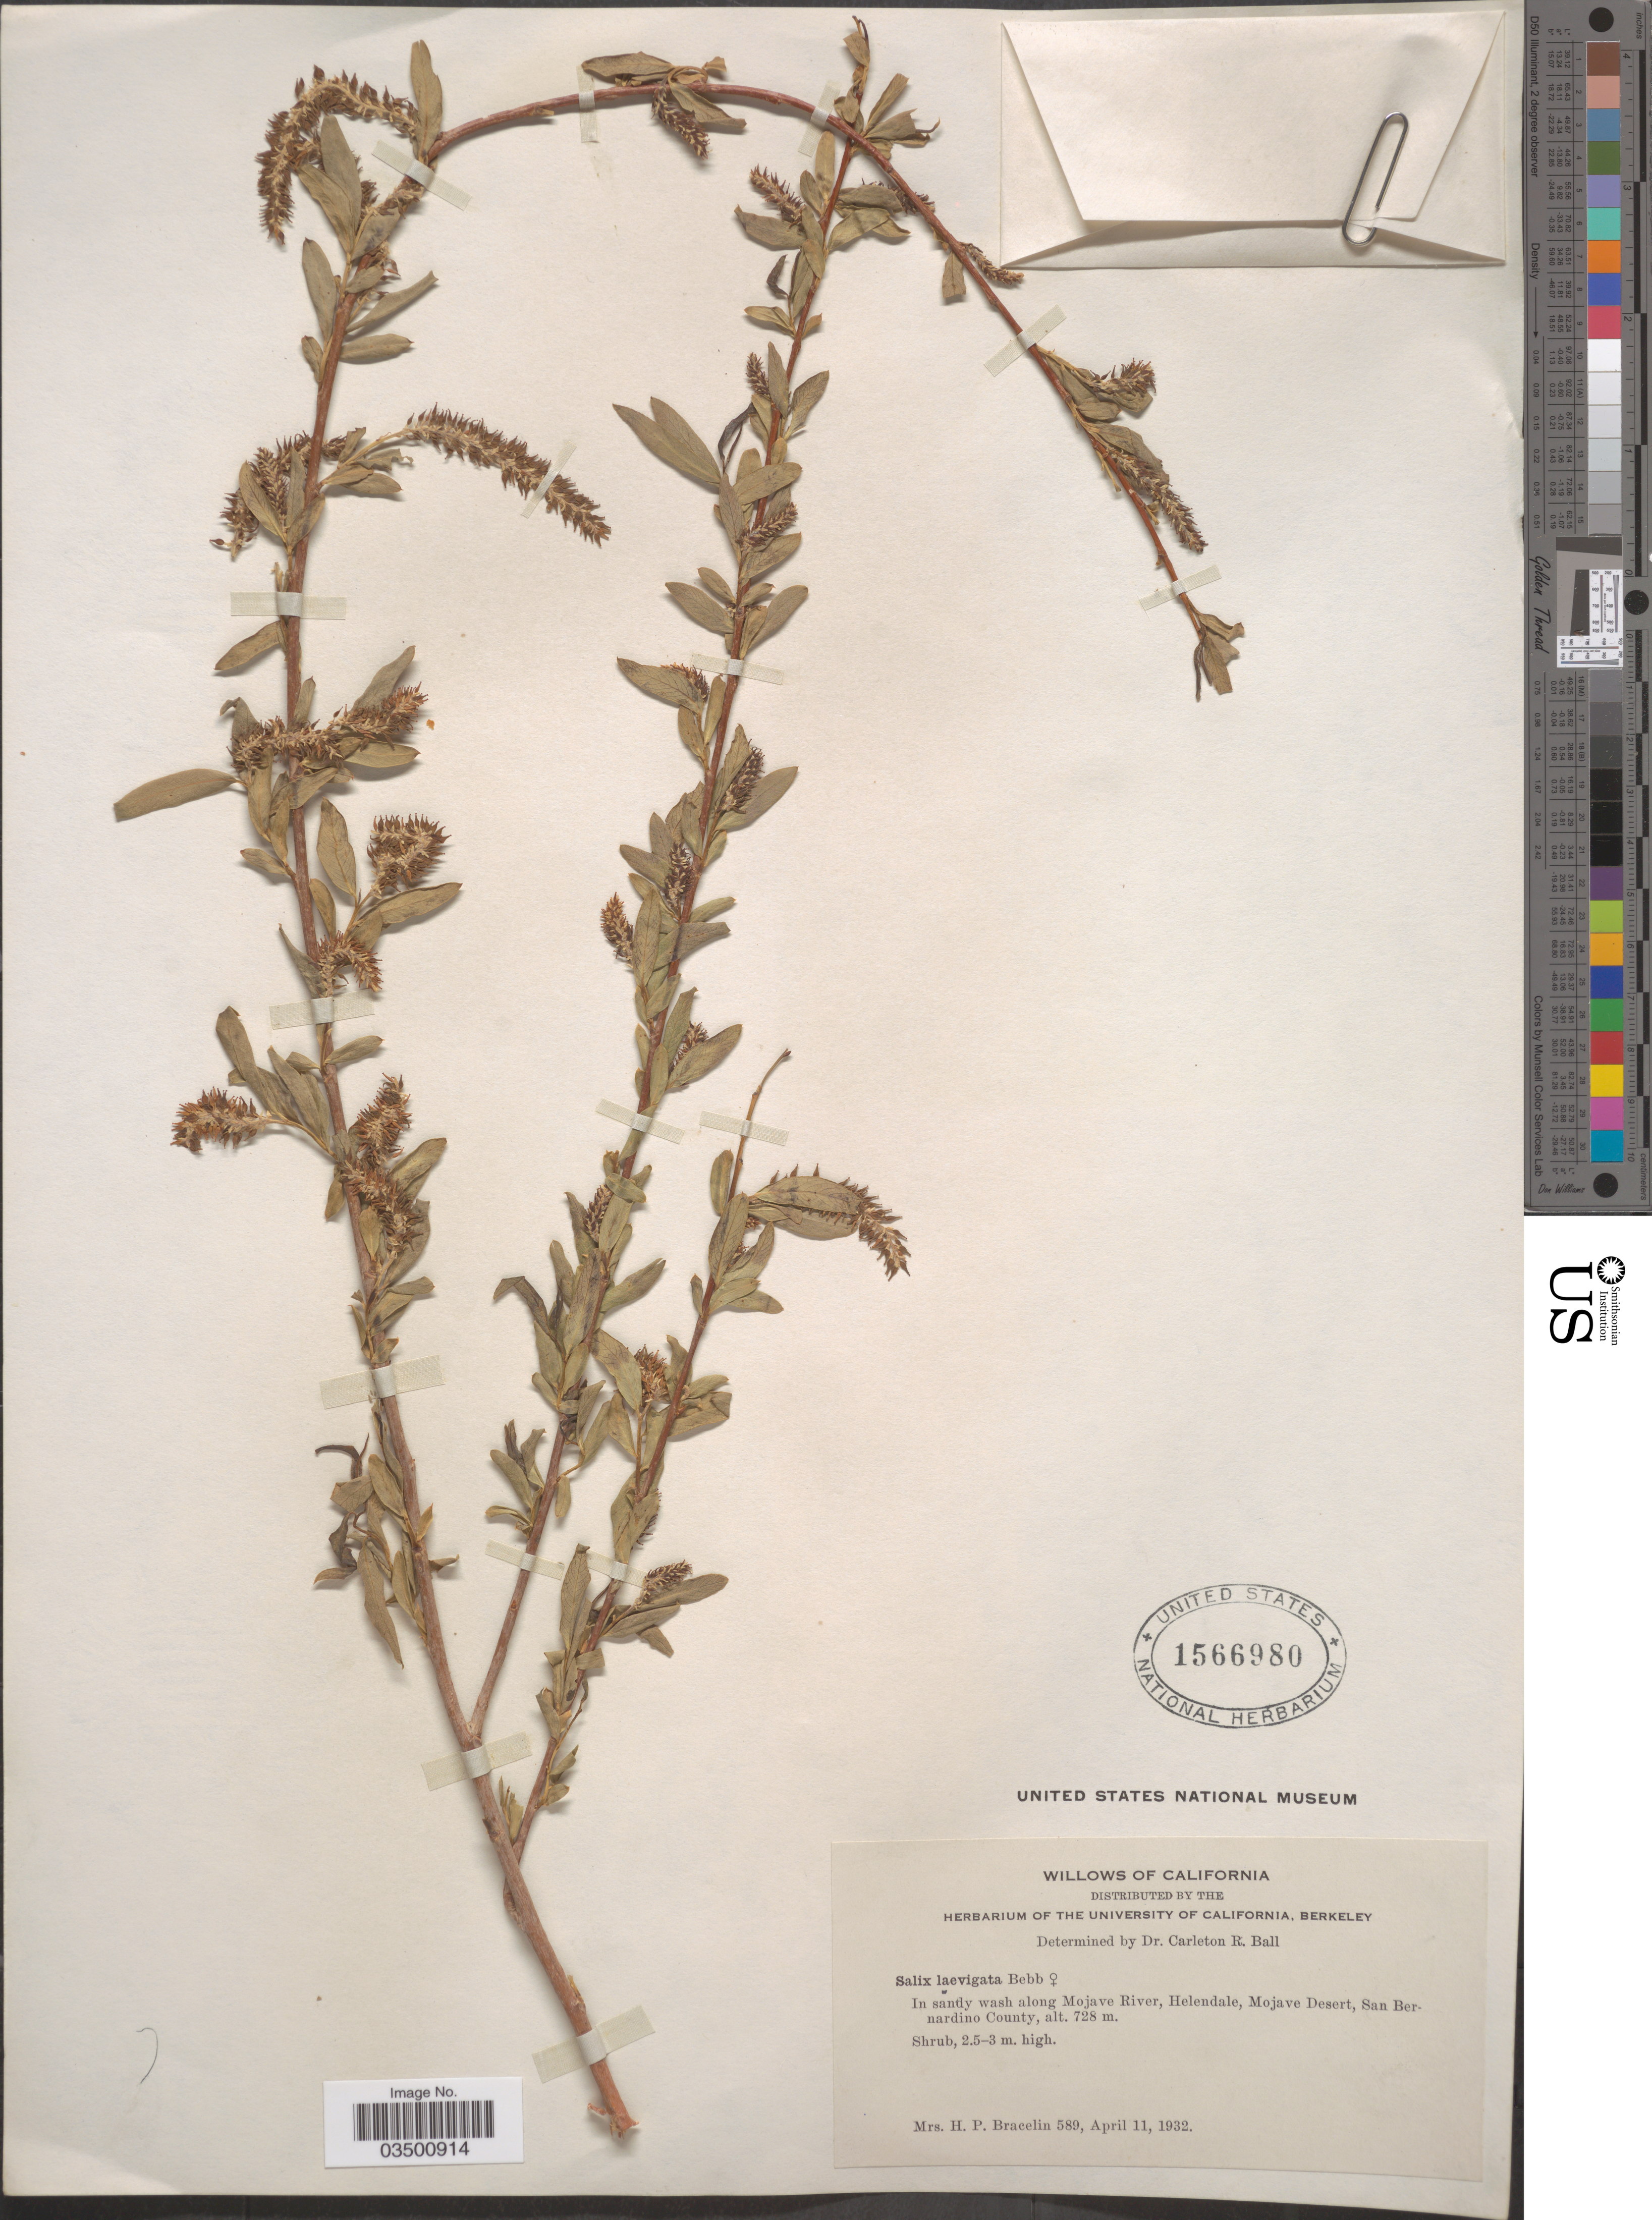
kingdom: Plantae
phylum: Tracheophyta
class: Magnoliopsida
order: Malpighiales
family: Salicaceae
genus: Salix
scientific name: Salix laevigata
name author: Bebb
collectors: H. Bracelin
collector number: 589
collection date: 1932-04-11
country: United States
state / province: California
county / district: San Bernardino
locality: In sandy wash along Mojavo River, Helendale, Mojave Desert, San Bernardino County.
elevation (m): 728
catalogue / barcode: US 1566980